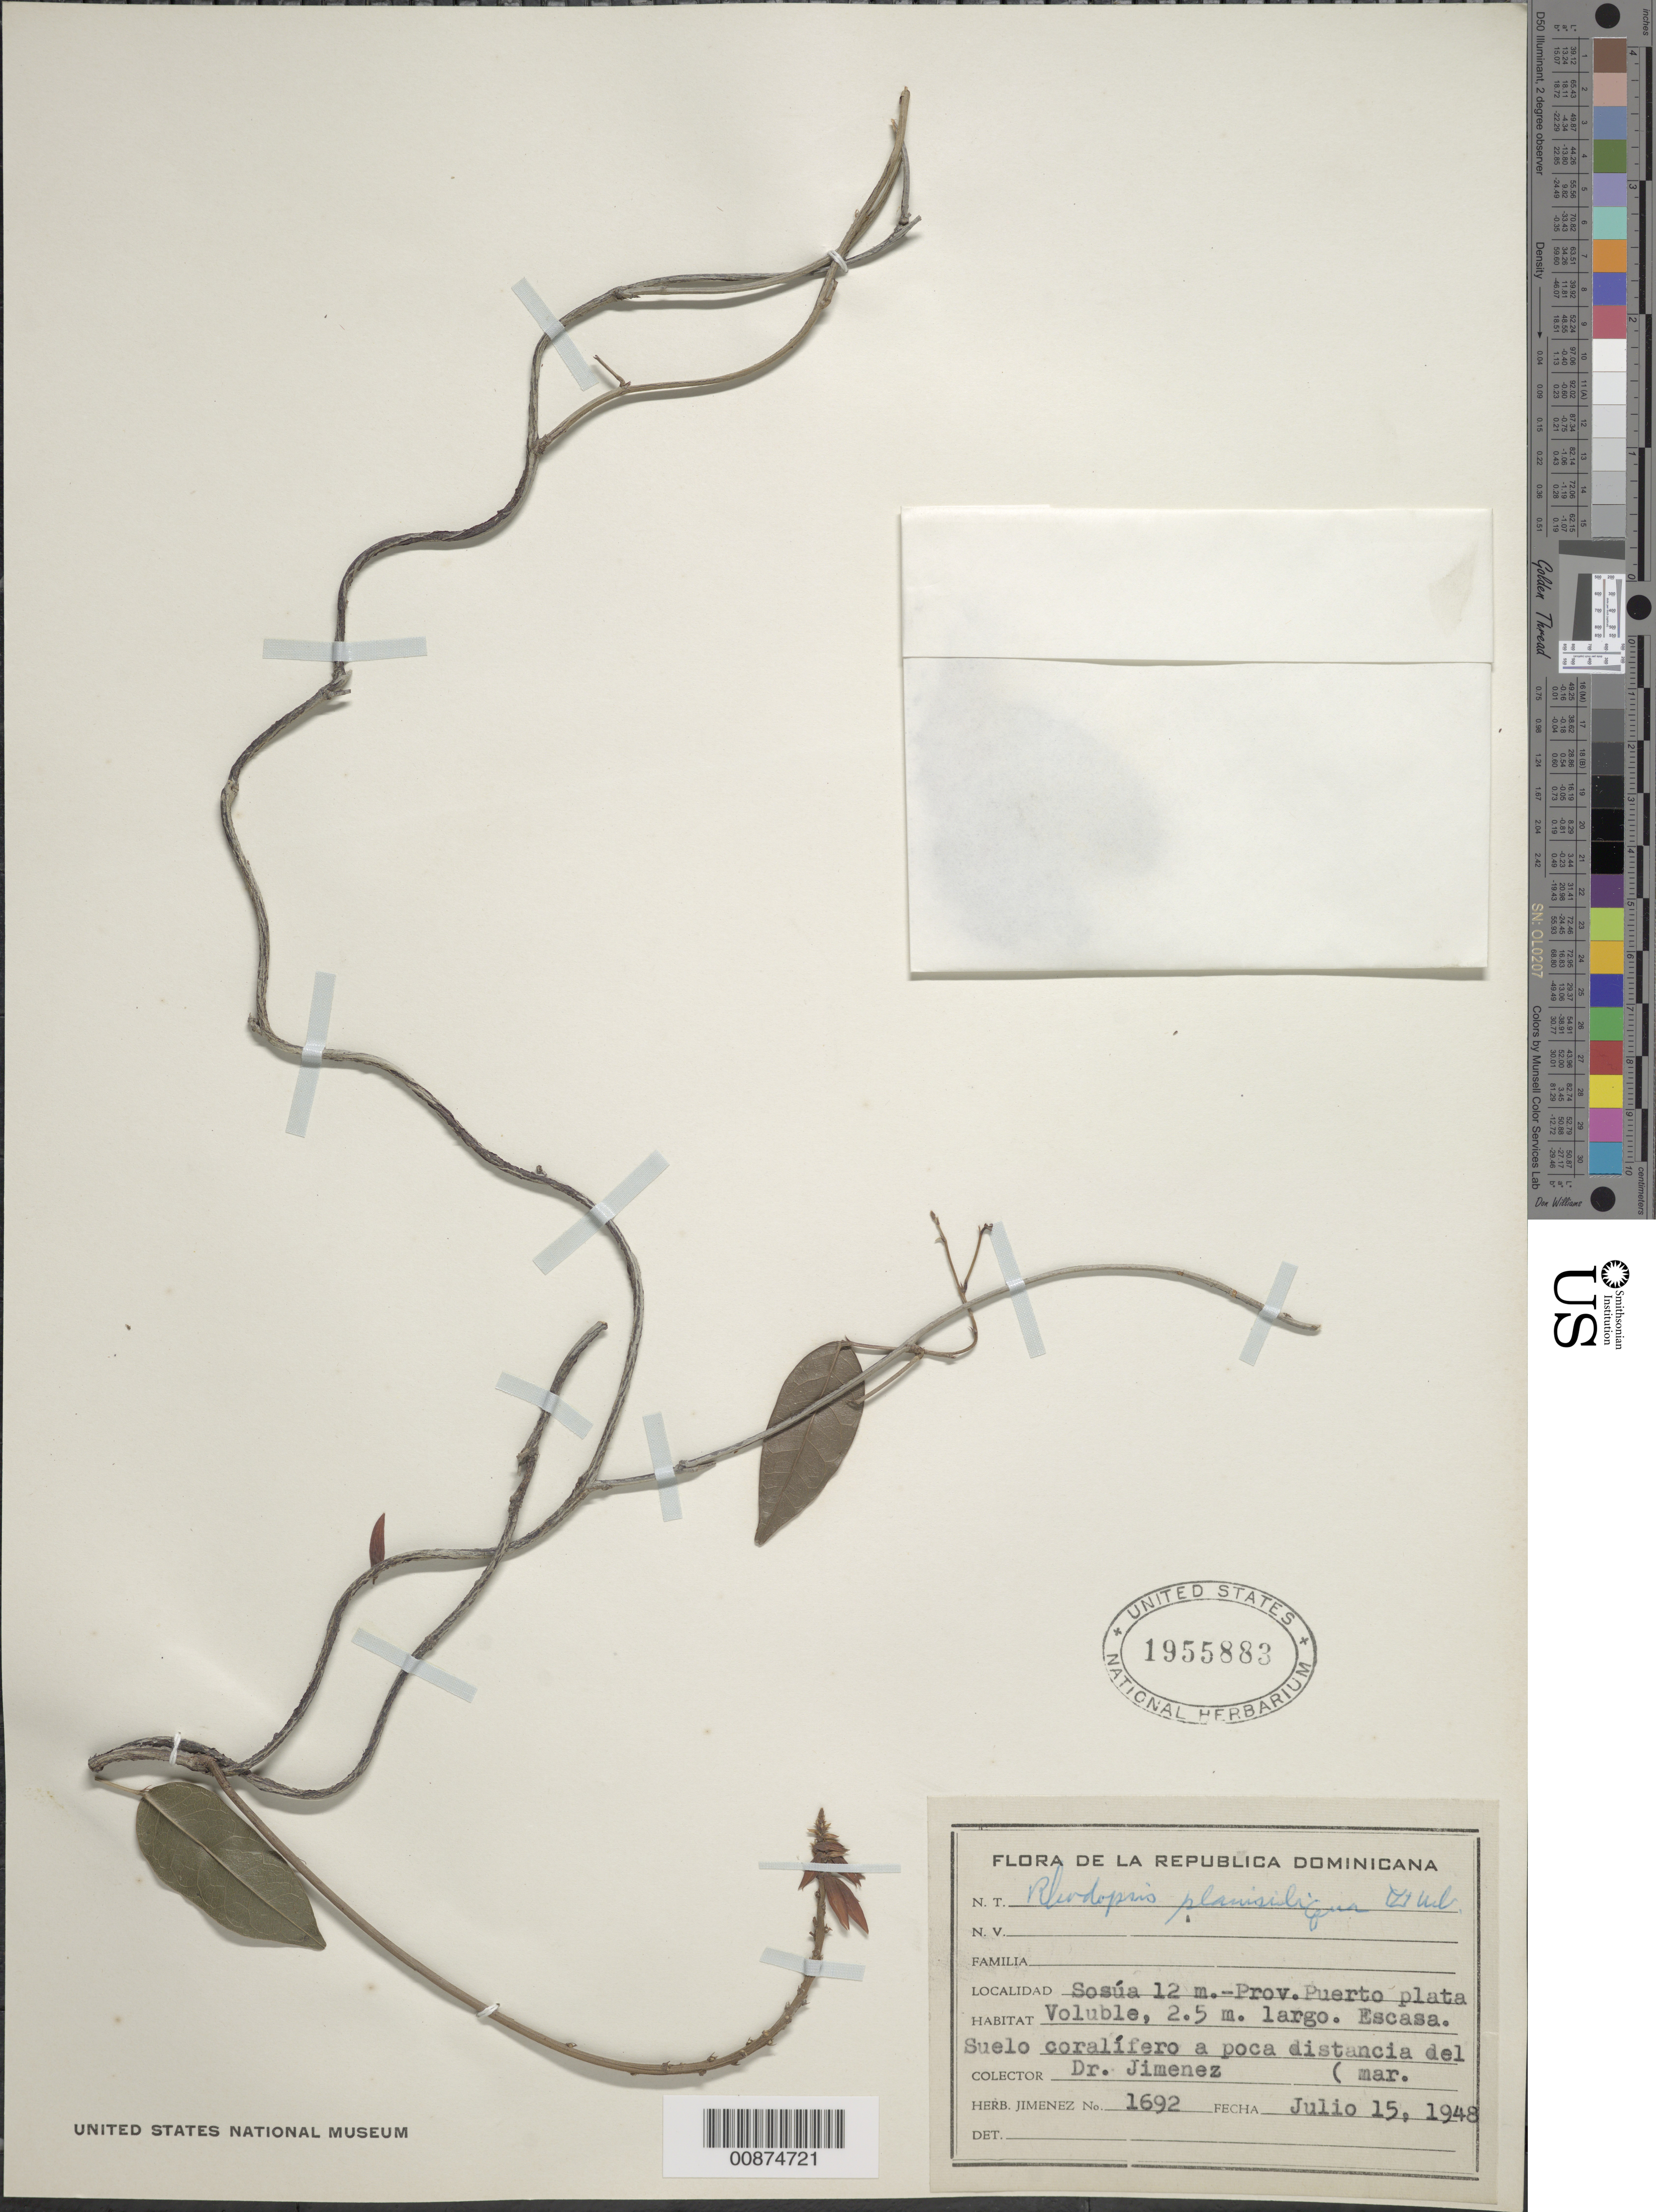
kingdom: Plantae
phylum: Tracheophyta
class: Magnoliopsida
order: Fabales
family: Fabaceae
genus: Rhodopis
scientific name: Rhodopis planisiliqua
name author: (L.) Urb.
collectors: J. J. Jiménez Almonte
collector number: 1692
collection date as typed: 15 Jul 1948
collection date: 1948-07-15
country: Dominican Republic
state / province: Puerto Plata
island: Hispaniola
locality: Sosúa.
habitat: Suelo coralífero a poca distancia del mar.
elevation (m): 12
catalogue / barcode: US 1955883